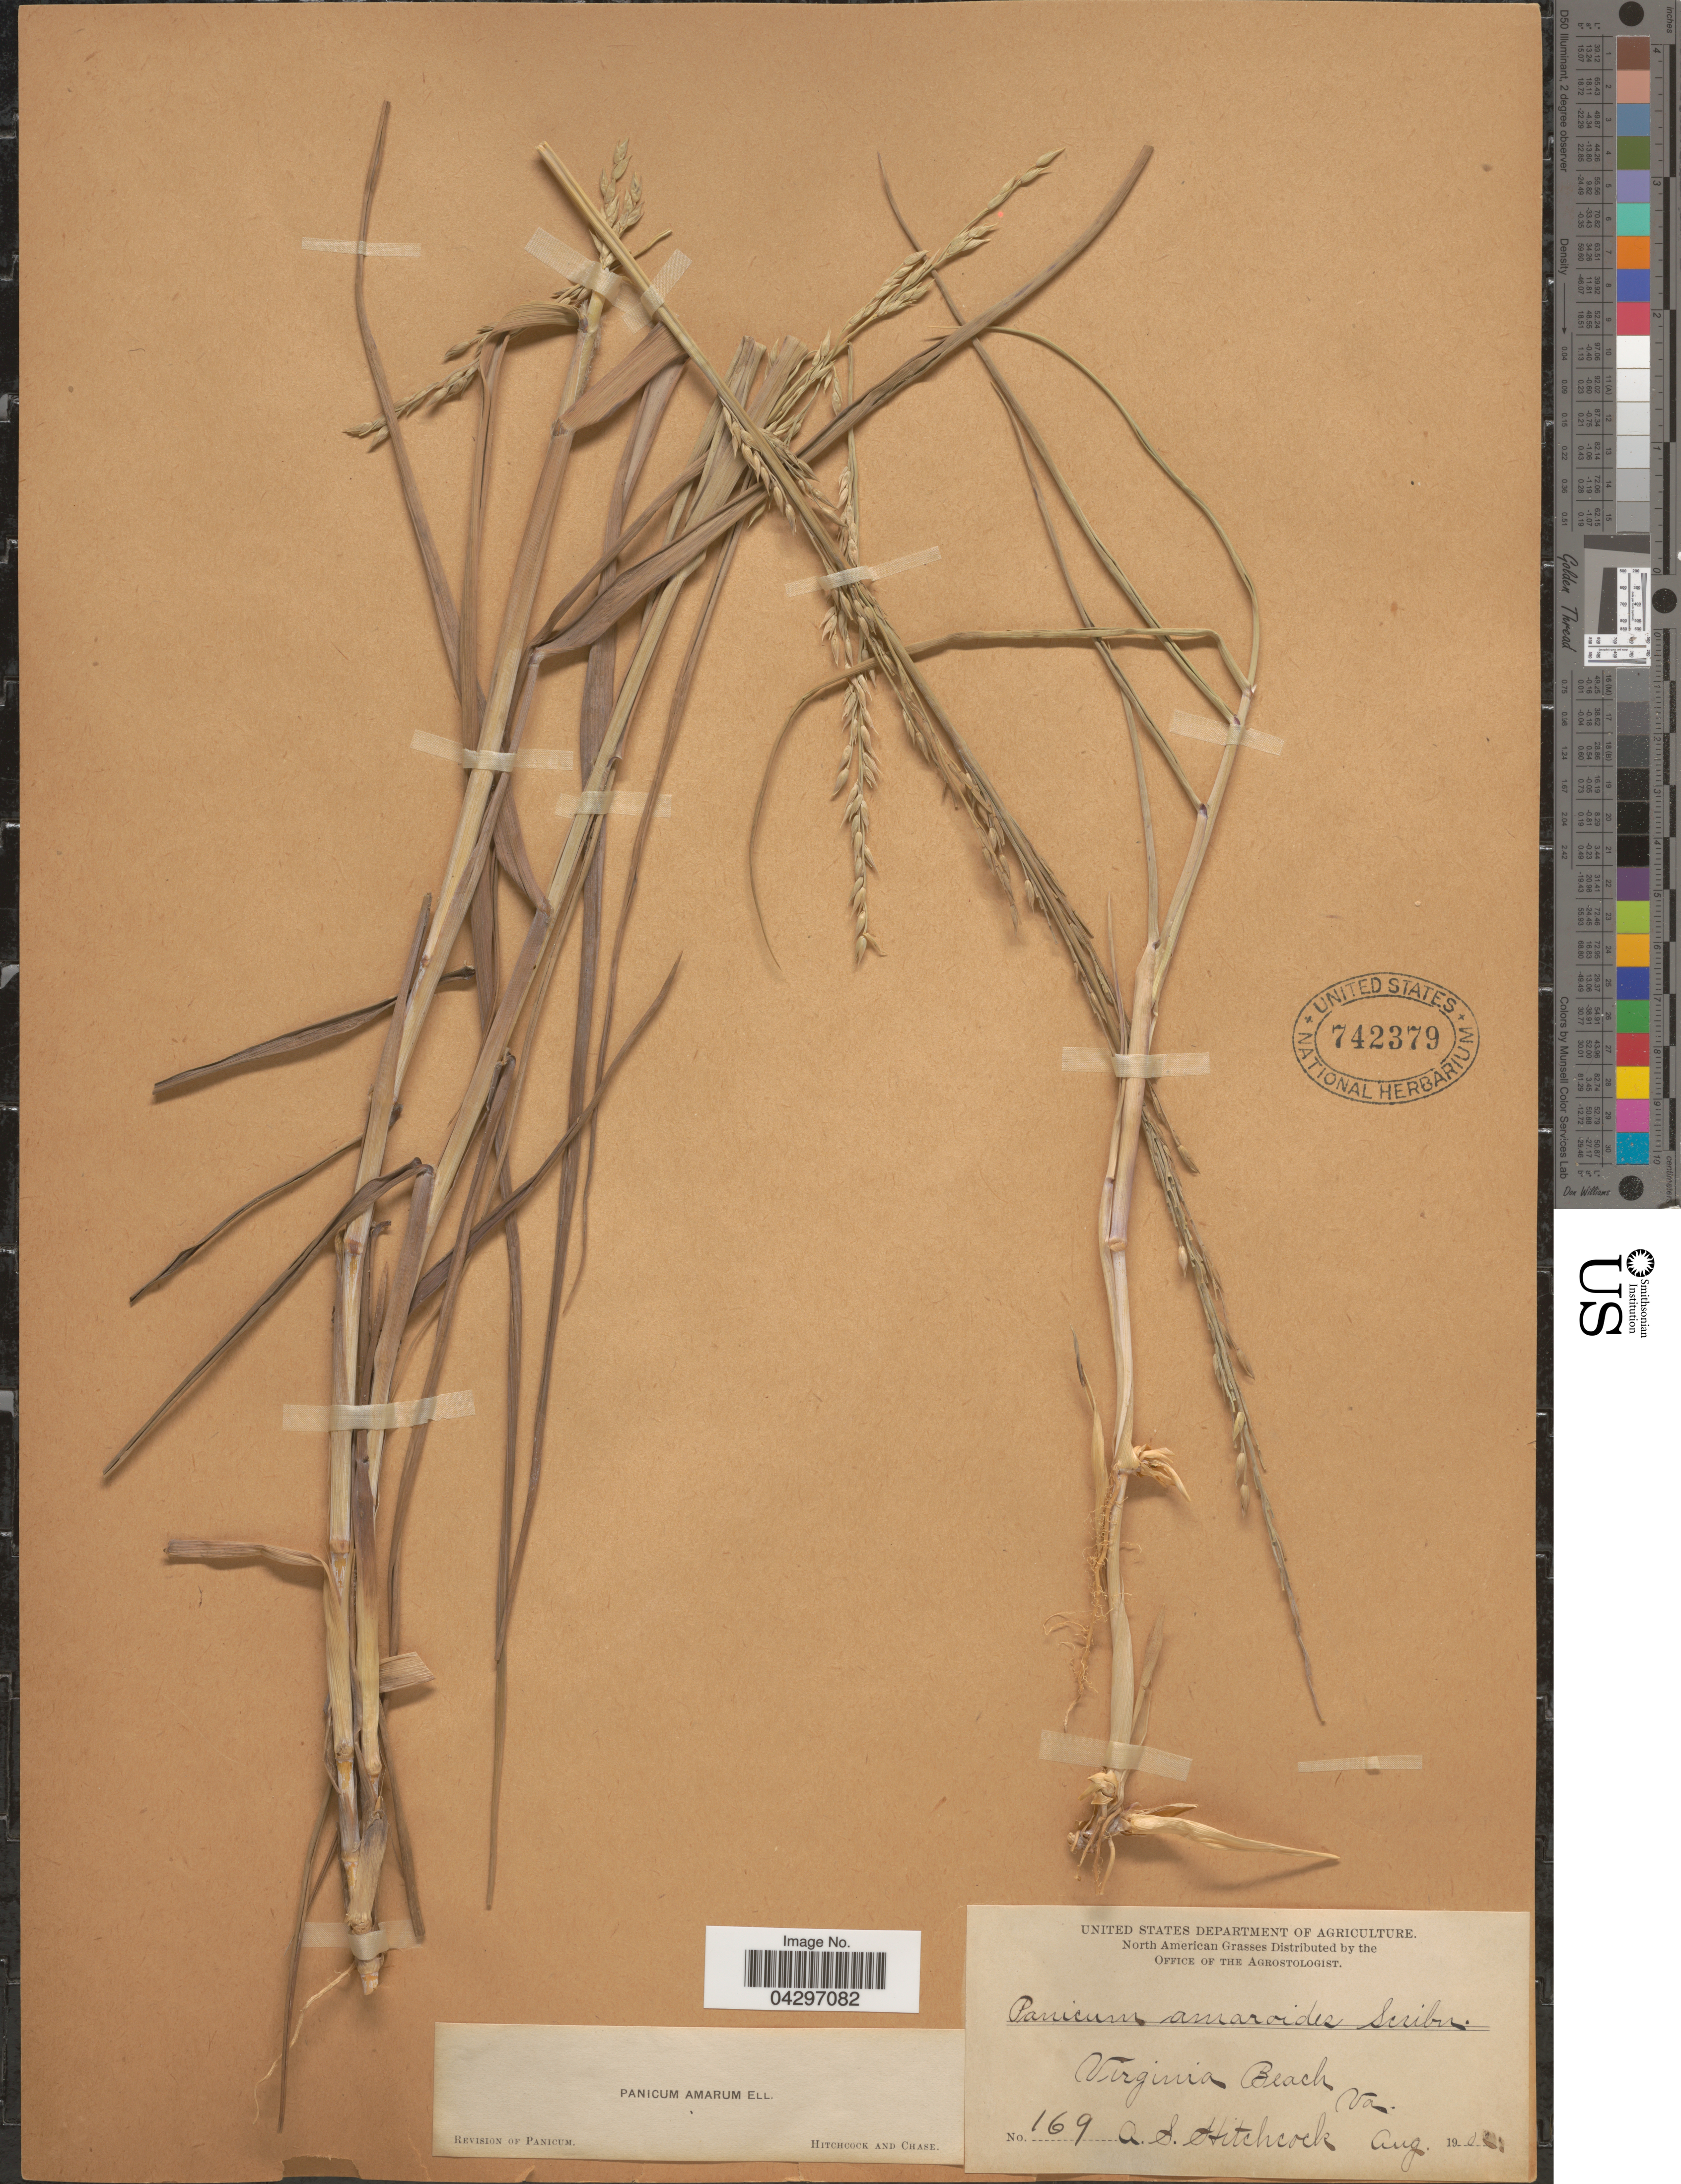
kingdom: Plantae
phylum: Tracheophyta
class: Liliopsida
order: Poales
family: Poaceae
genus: Panicum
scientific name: Panicum amarum var. amarulum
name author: (Hitchc. & Chase) Freckmann & Lelong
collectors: A. S. Hitchcock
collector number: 169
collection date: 1902-08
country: United States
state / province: Virginia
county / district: City of Virginia Beach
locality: Virginia Beach.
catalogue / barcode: US 742379